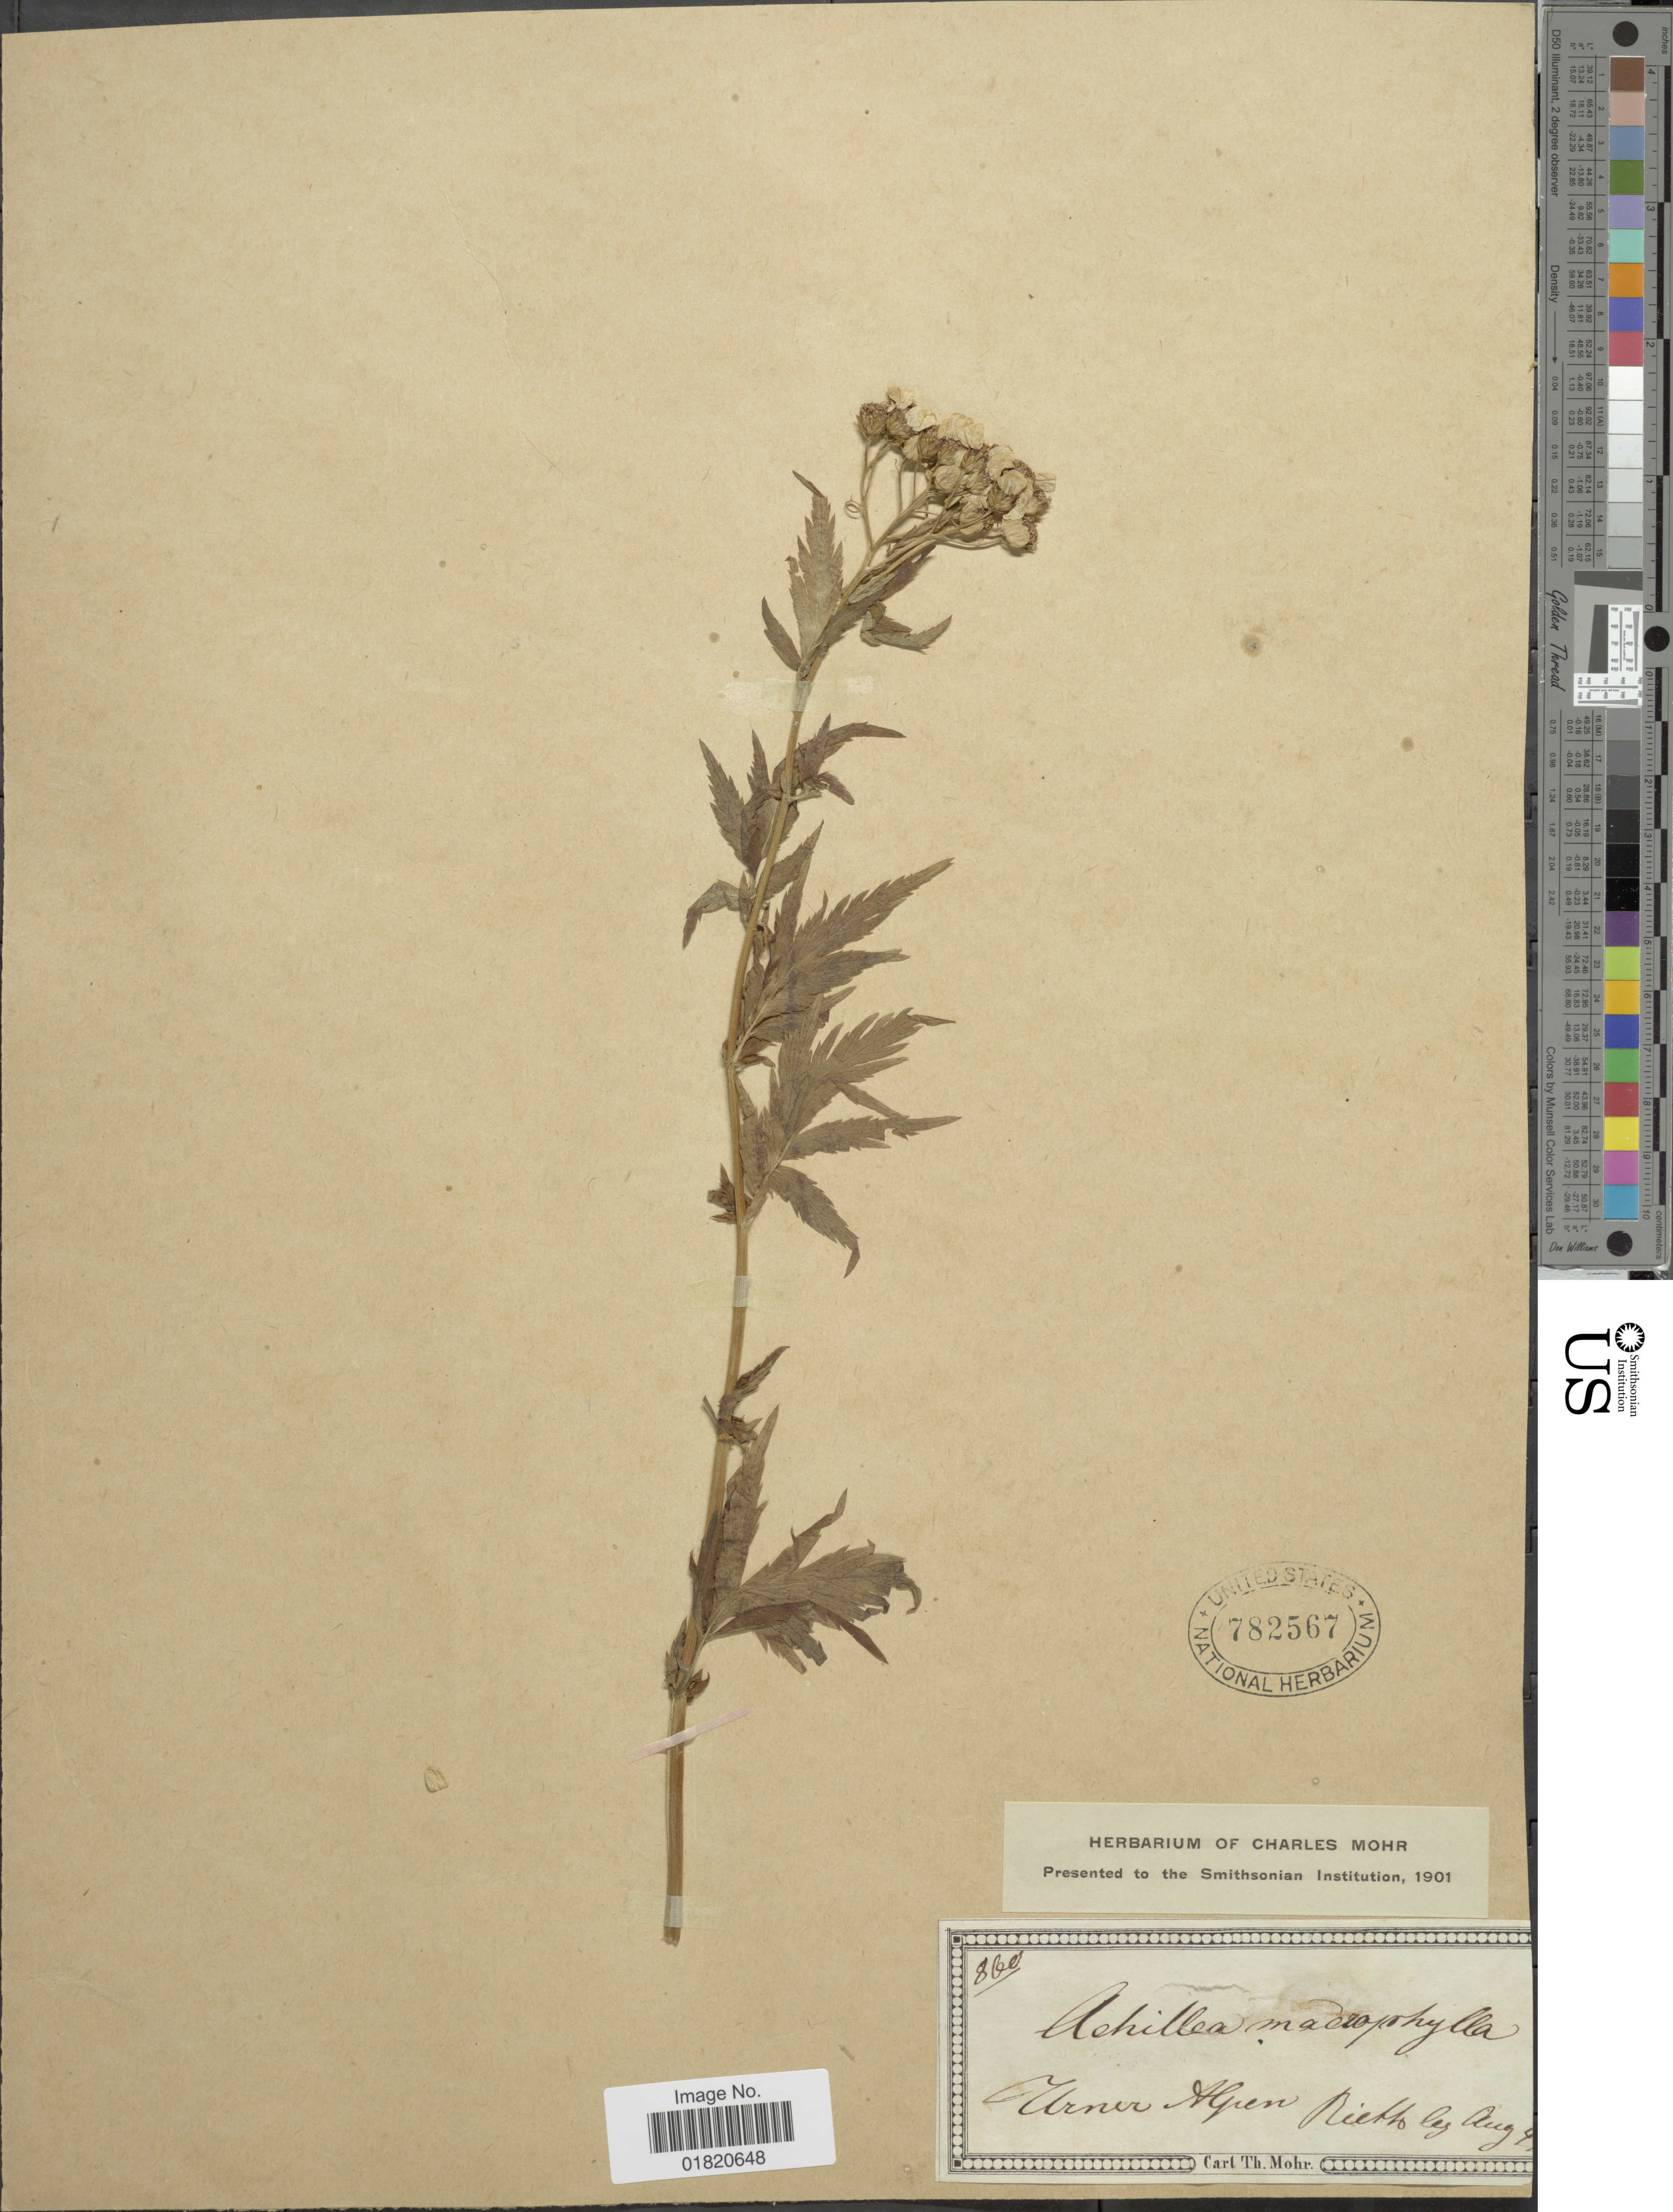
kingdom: Plantae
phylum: Tracheophyta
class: Magnoliopsida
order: Asterales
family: Asteraceae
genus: Achillea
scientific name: Achillea macrophylla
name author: L.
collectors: Rietto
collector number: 860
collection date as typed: Transcribed d/m/y: /8/4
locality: Urner Alpen [interpreted]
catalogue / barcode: US 782567